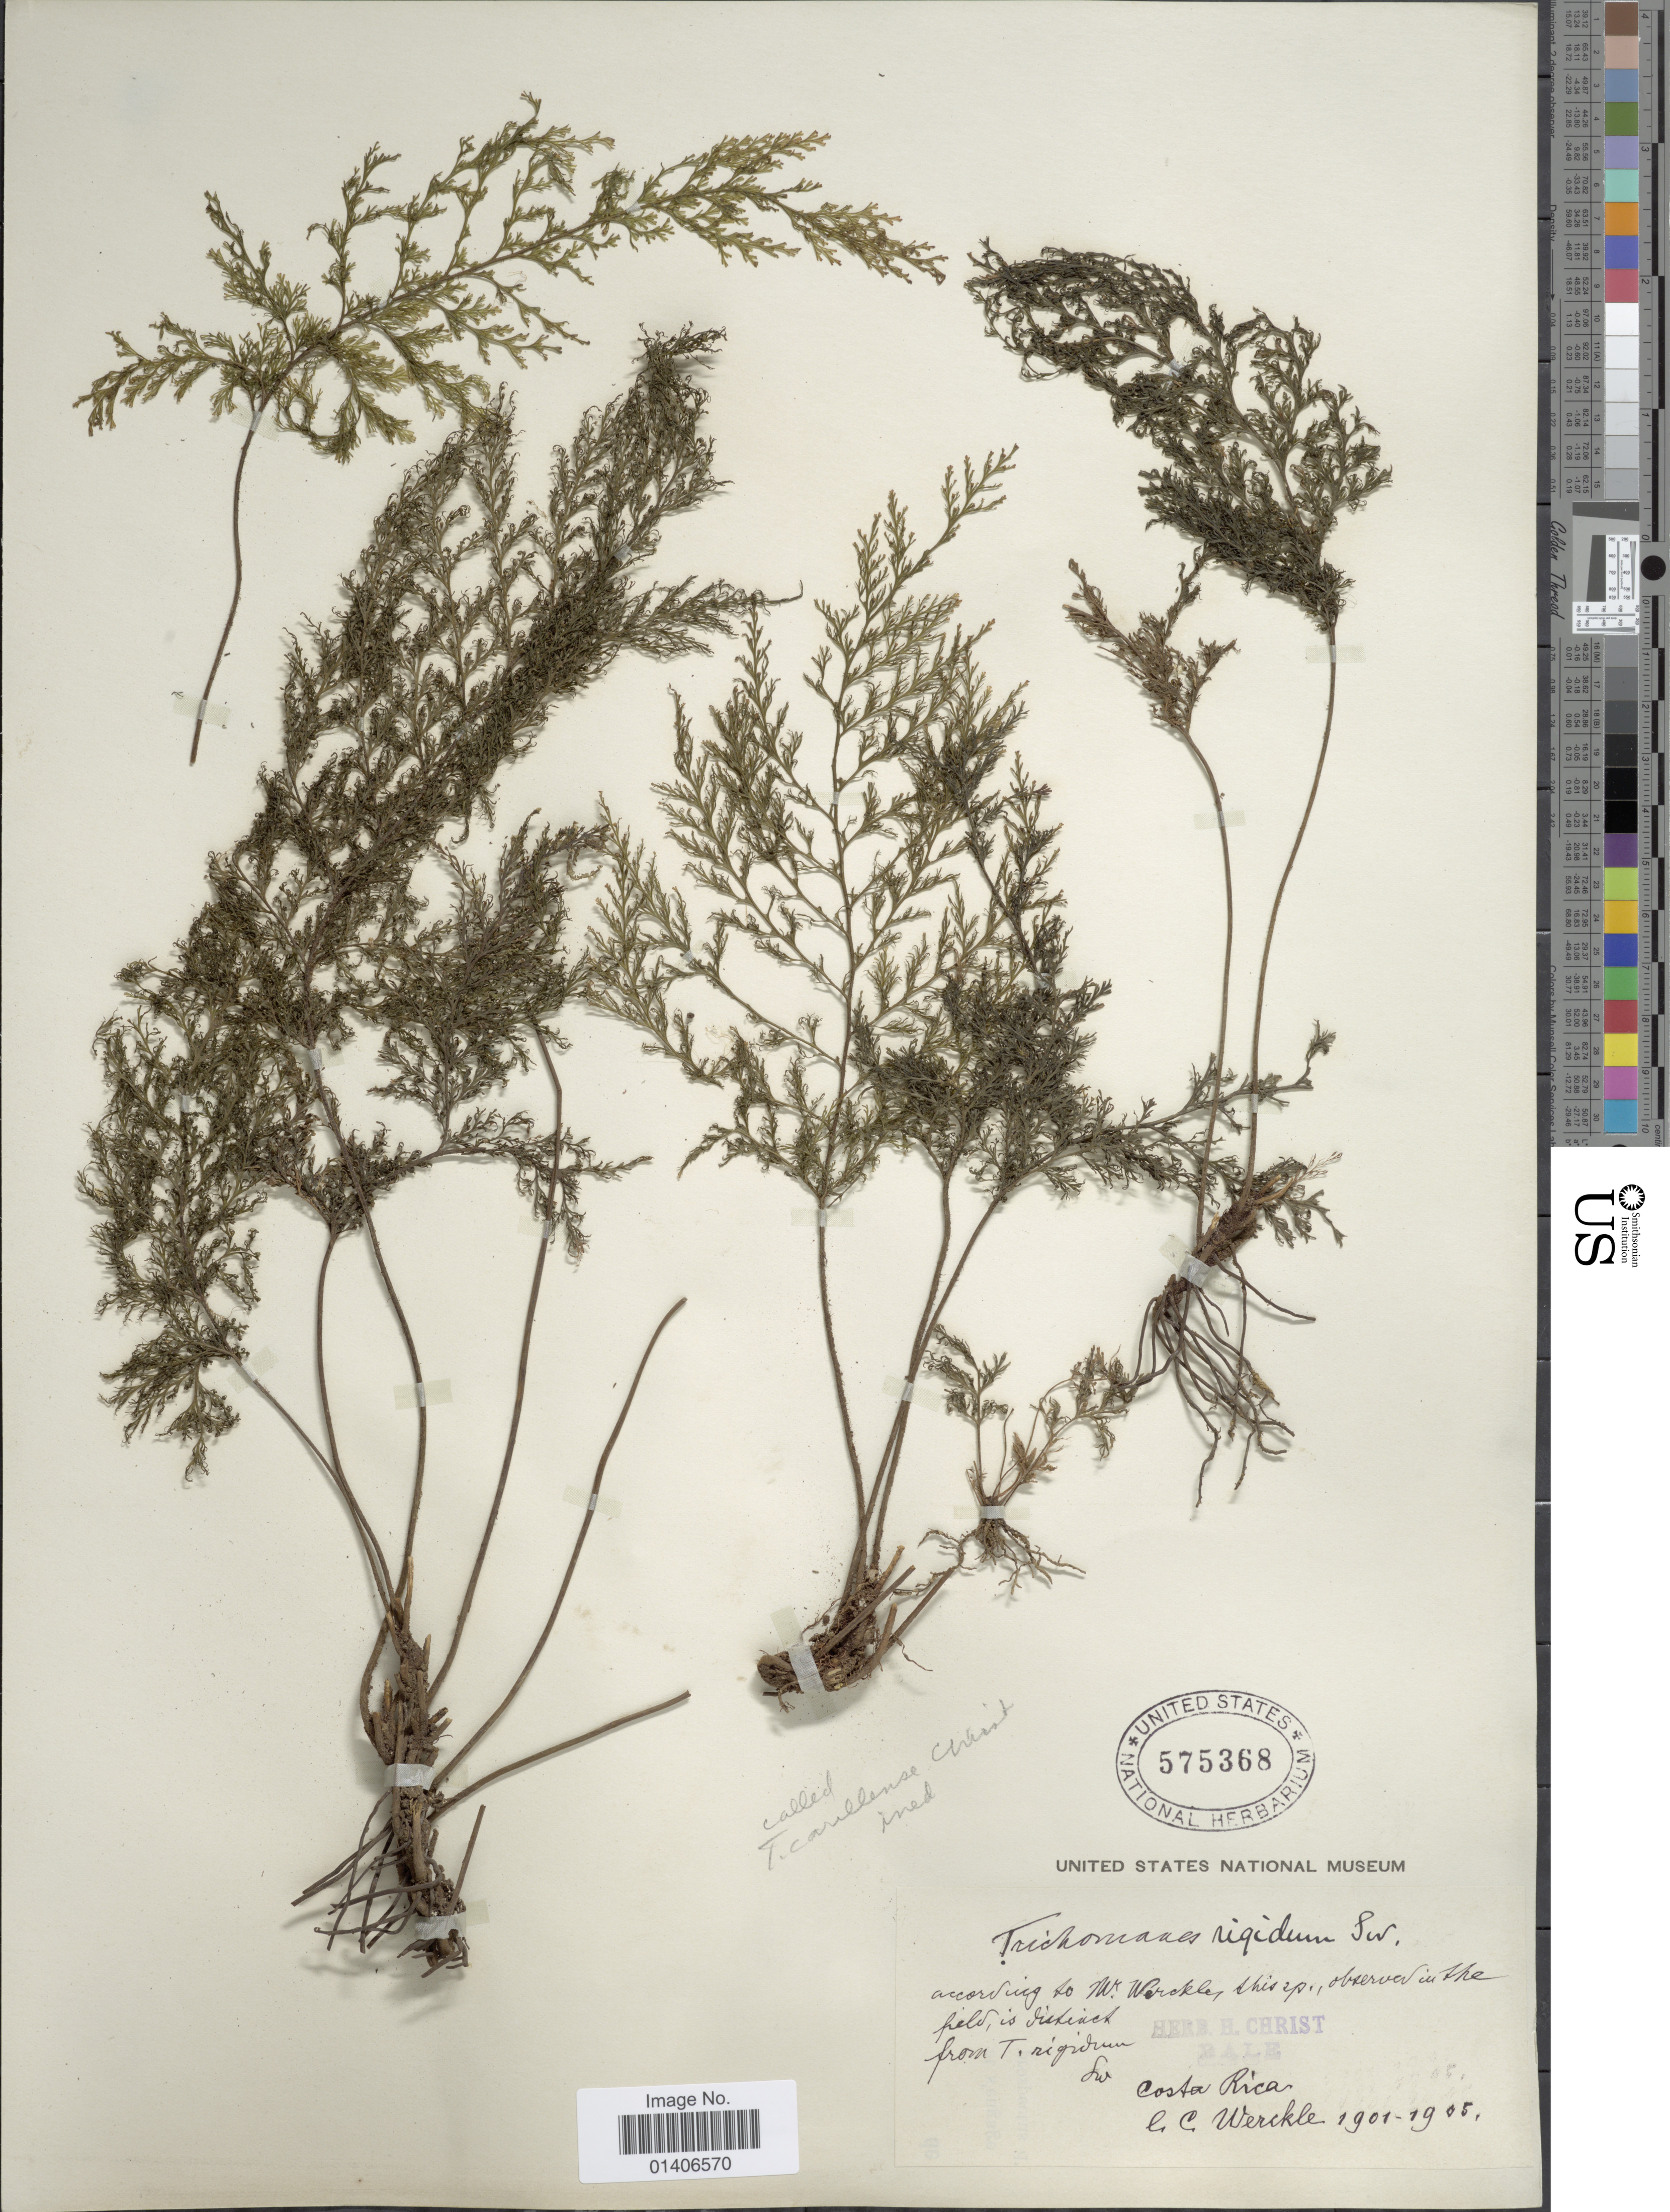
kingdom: Plantae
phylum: Tracheophyta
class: Polypodiopsida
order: Hymenophyllales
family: Hymenophyllaceae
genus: Abrodictyum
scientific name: Abrodictyum rigidum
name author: (Sw.) Ebihara & Dubuisson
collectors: C. C Wercklé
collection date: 1901/1905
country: Costa Rica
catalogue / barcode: US 575368